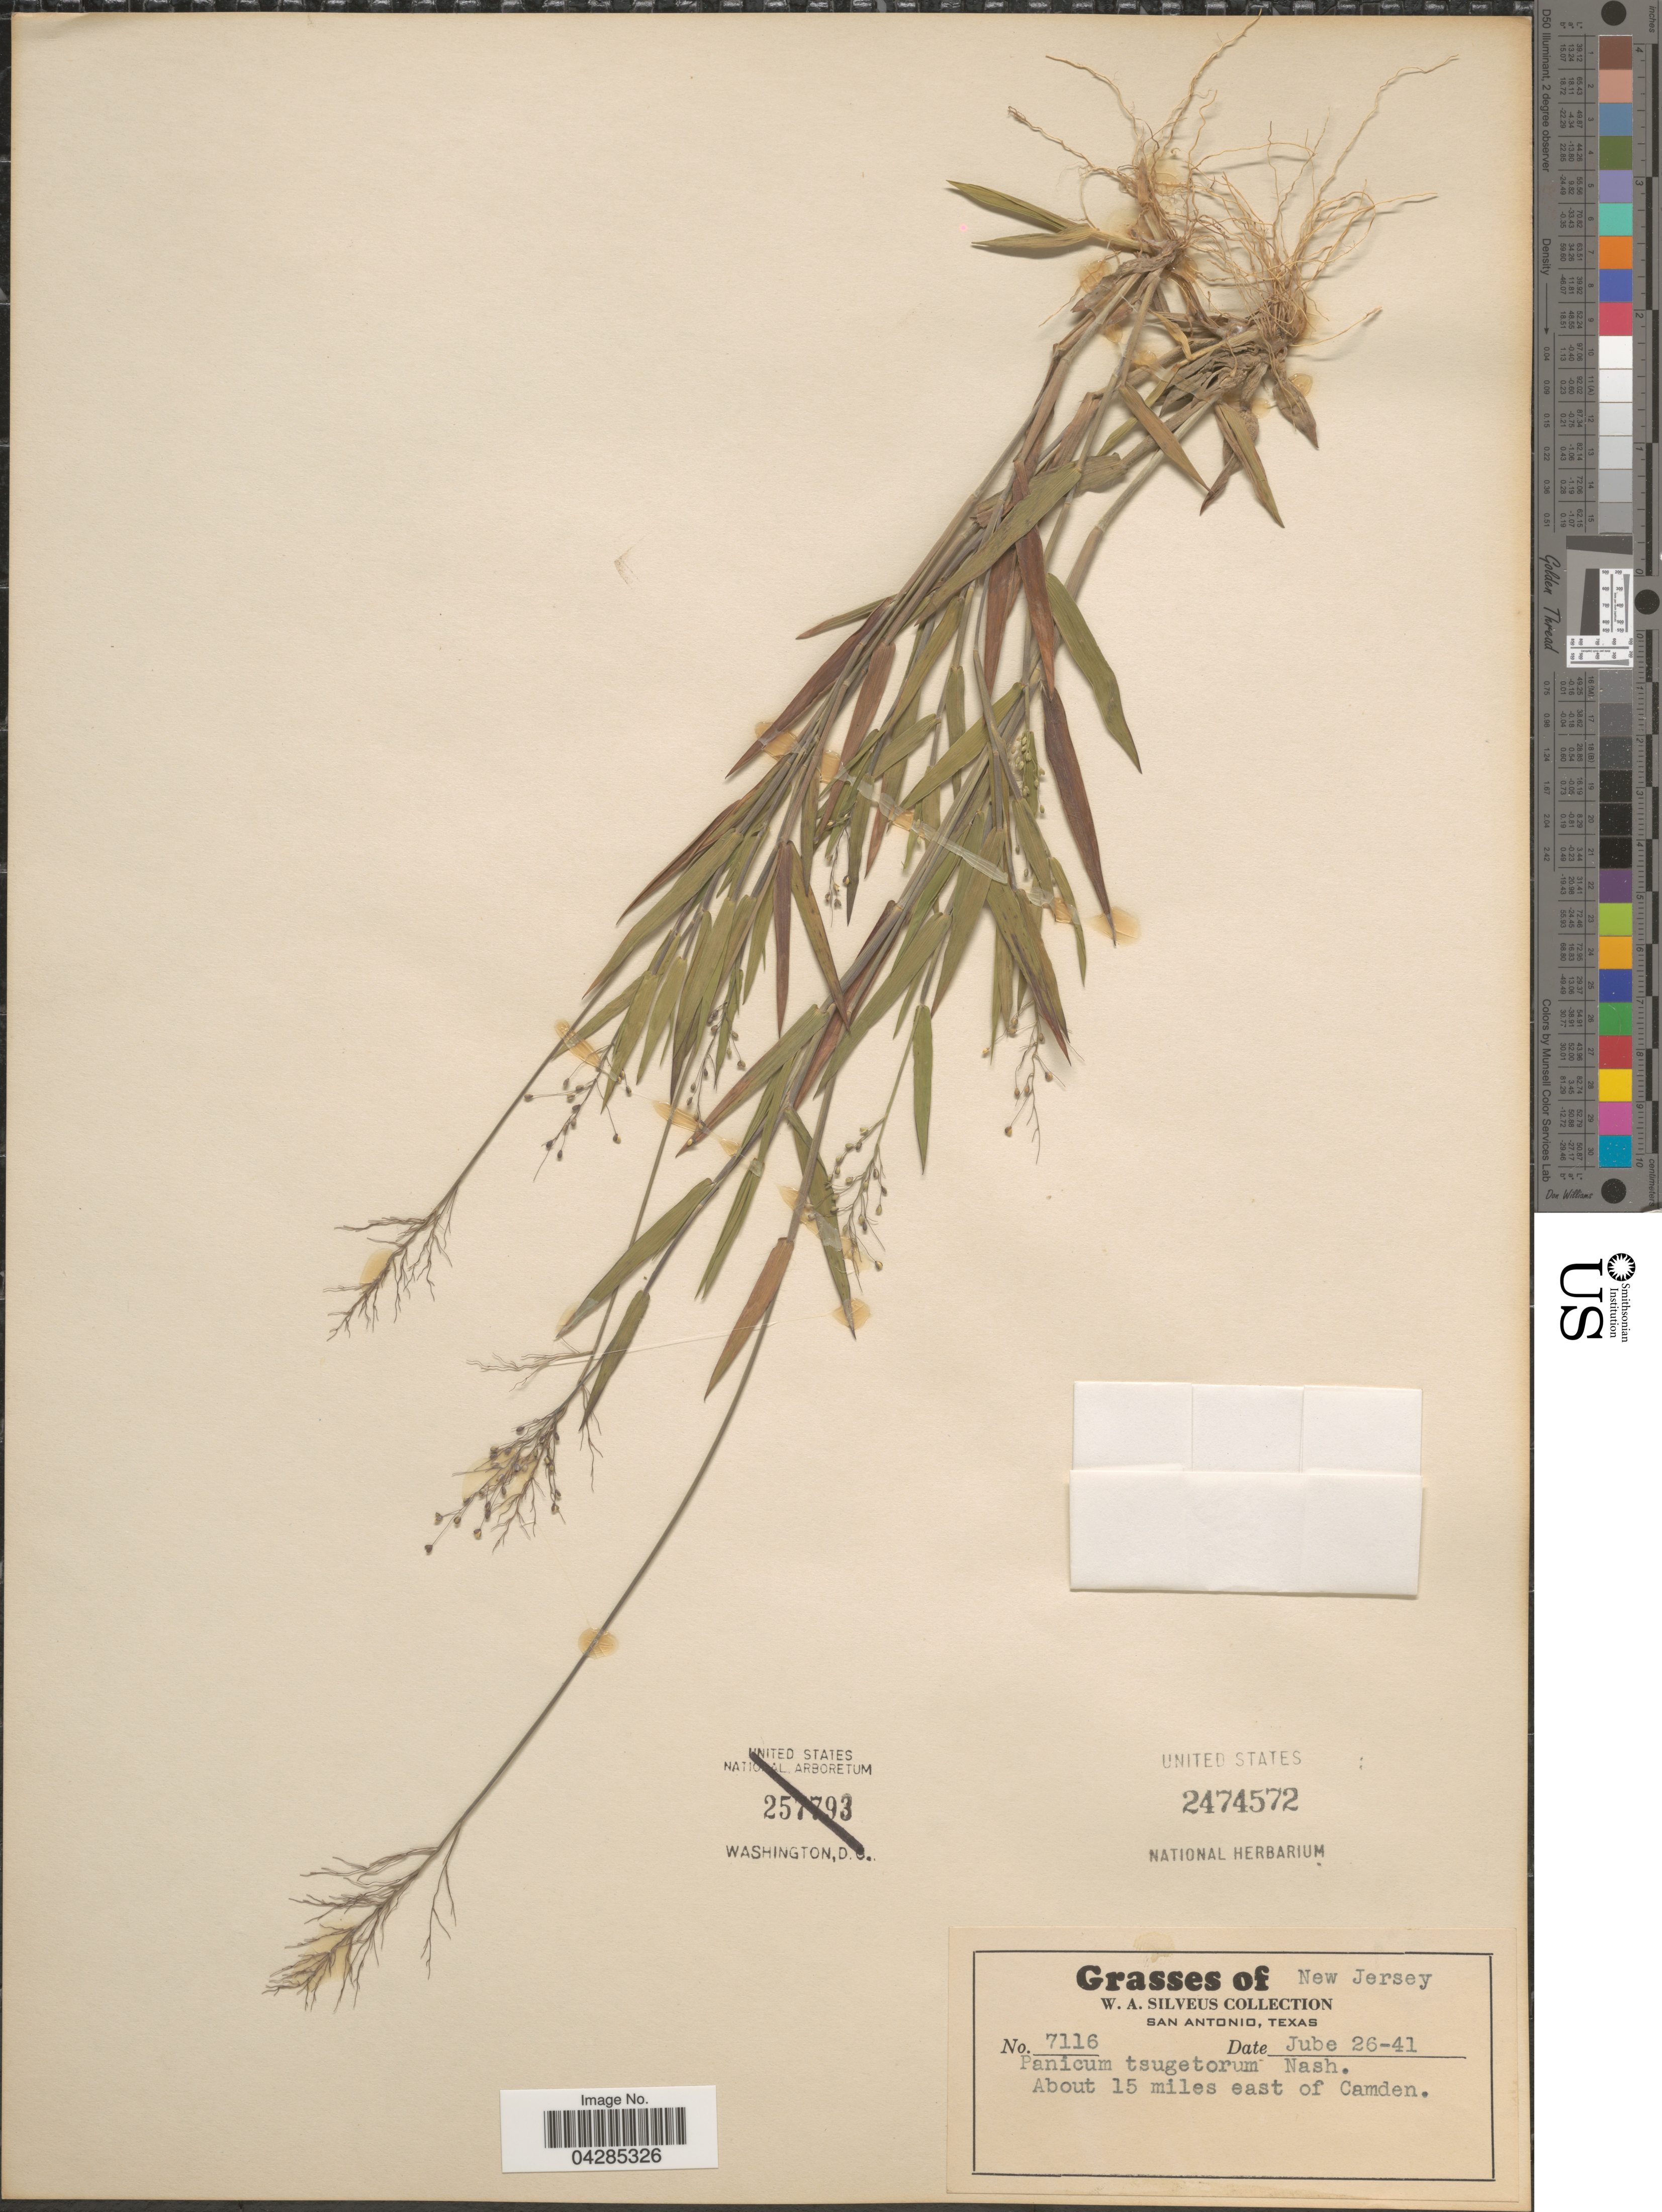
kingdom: Plantae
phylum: Tracheophyta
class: Liliopsida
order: Poales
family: Poaceae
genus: Dichanthelium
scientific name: Dichanthelium portoricense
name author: (Desv. ex Ham.) B.F. Hansen & Wunderlin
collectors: W. Silveus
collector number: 7116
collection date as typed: Transcribed d/m/y: 26/6/41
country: United States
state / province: New Jersey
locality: About 15 miles east of Camden.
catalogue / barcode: US 2474572